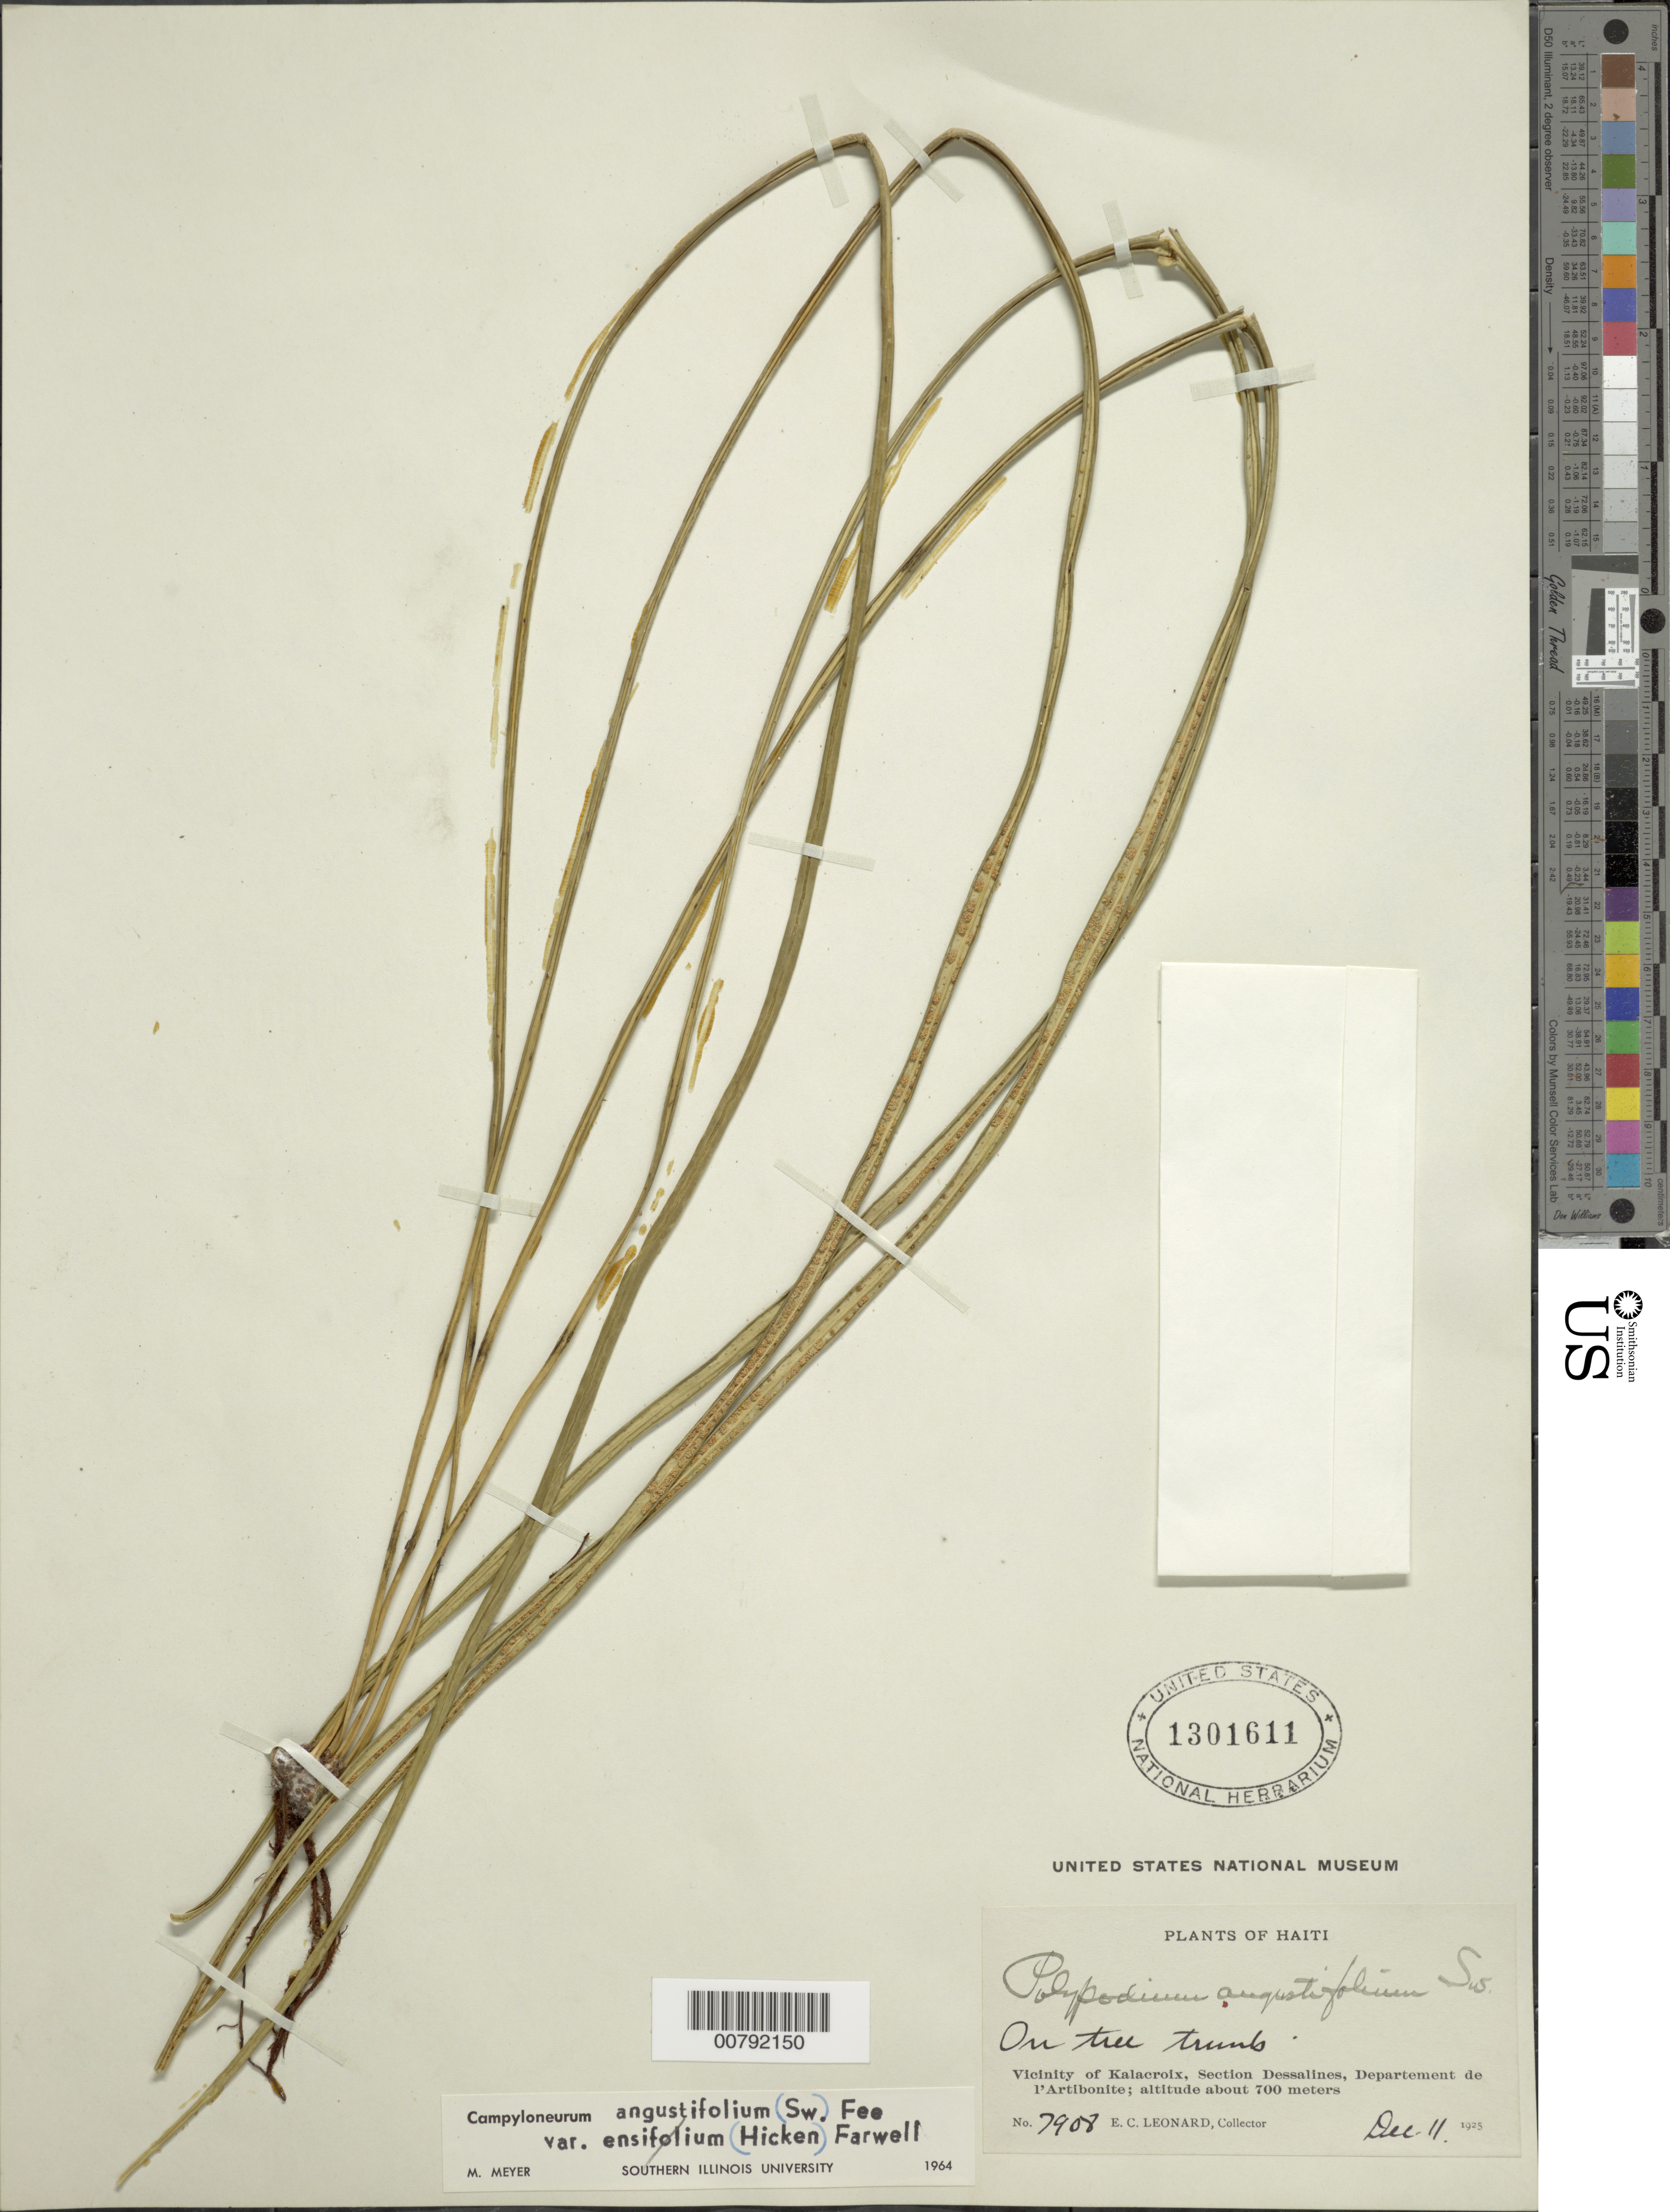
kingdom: Plantae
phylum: Tracheophyta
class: Polypodiopsida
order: Polypodiales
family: Polypodiaceae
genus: Campyloneurum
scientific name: Campyloneurum angustifolium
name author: (Sw.) Fée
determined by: Myer, M.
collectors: E. C. Leonard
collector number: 7908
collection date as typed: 11 Dec 1925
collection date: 1925-12-11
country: Haiti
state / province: Artibonite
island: Hispaniola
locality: Section Dessalines, Kalacroix vicinity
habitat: On tree trunks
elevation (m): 700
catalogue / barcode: US 1301611